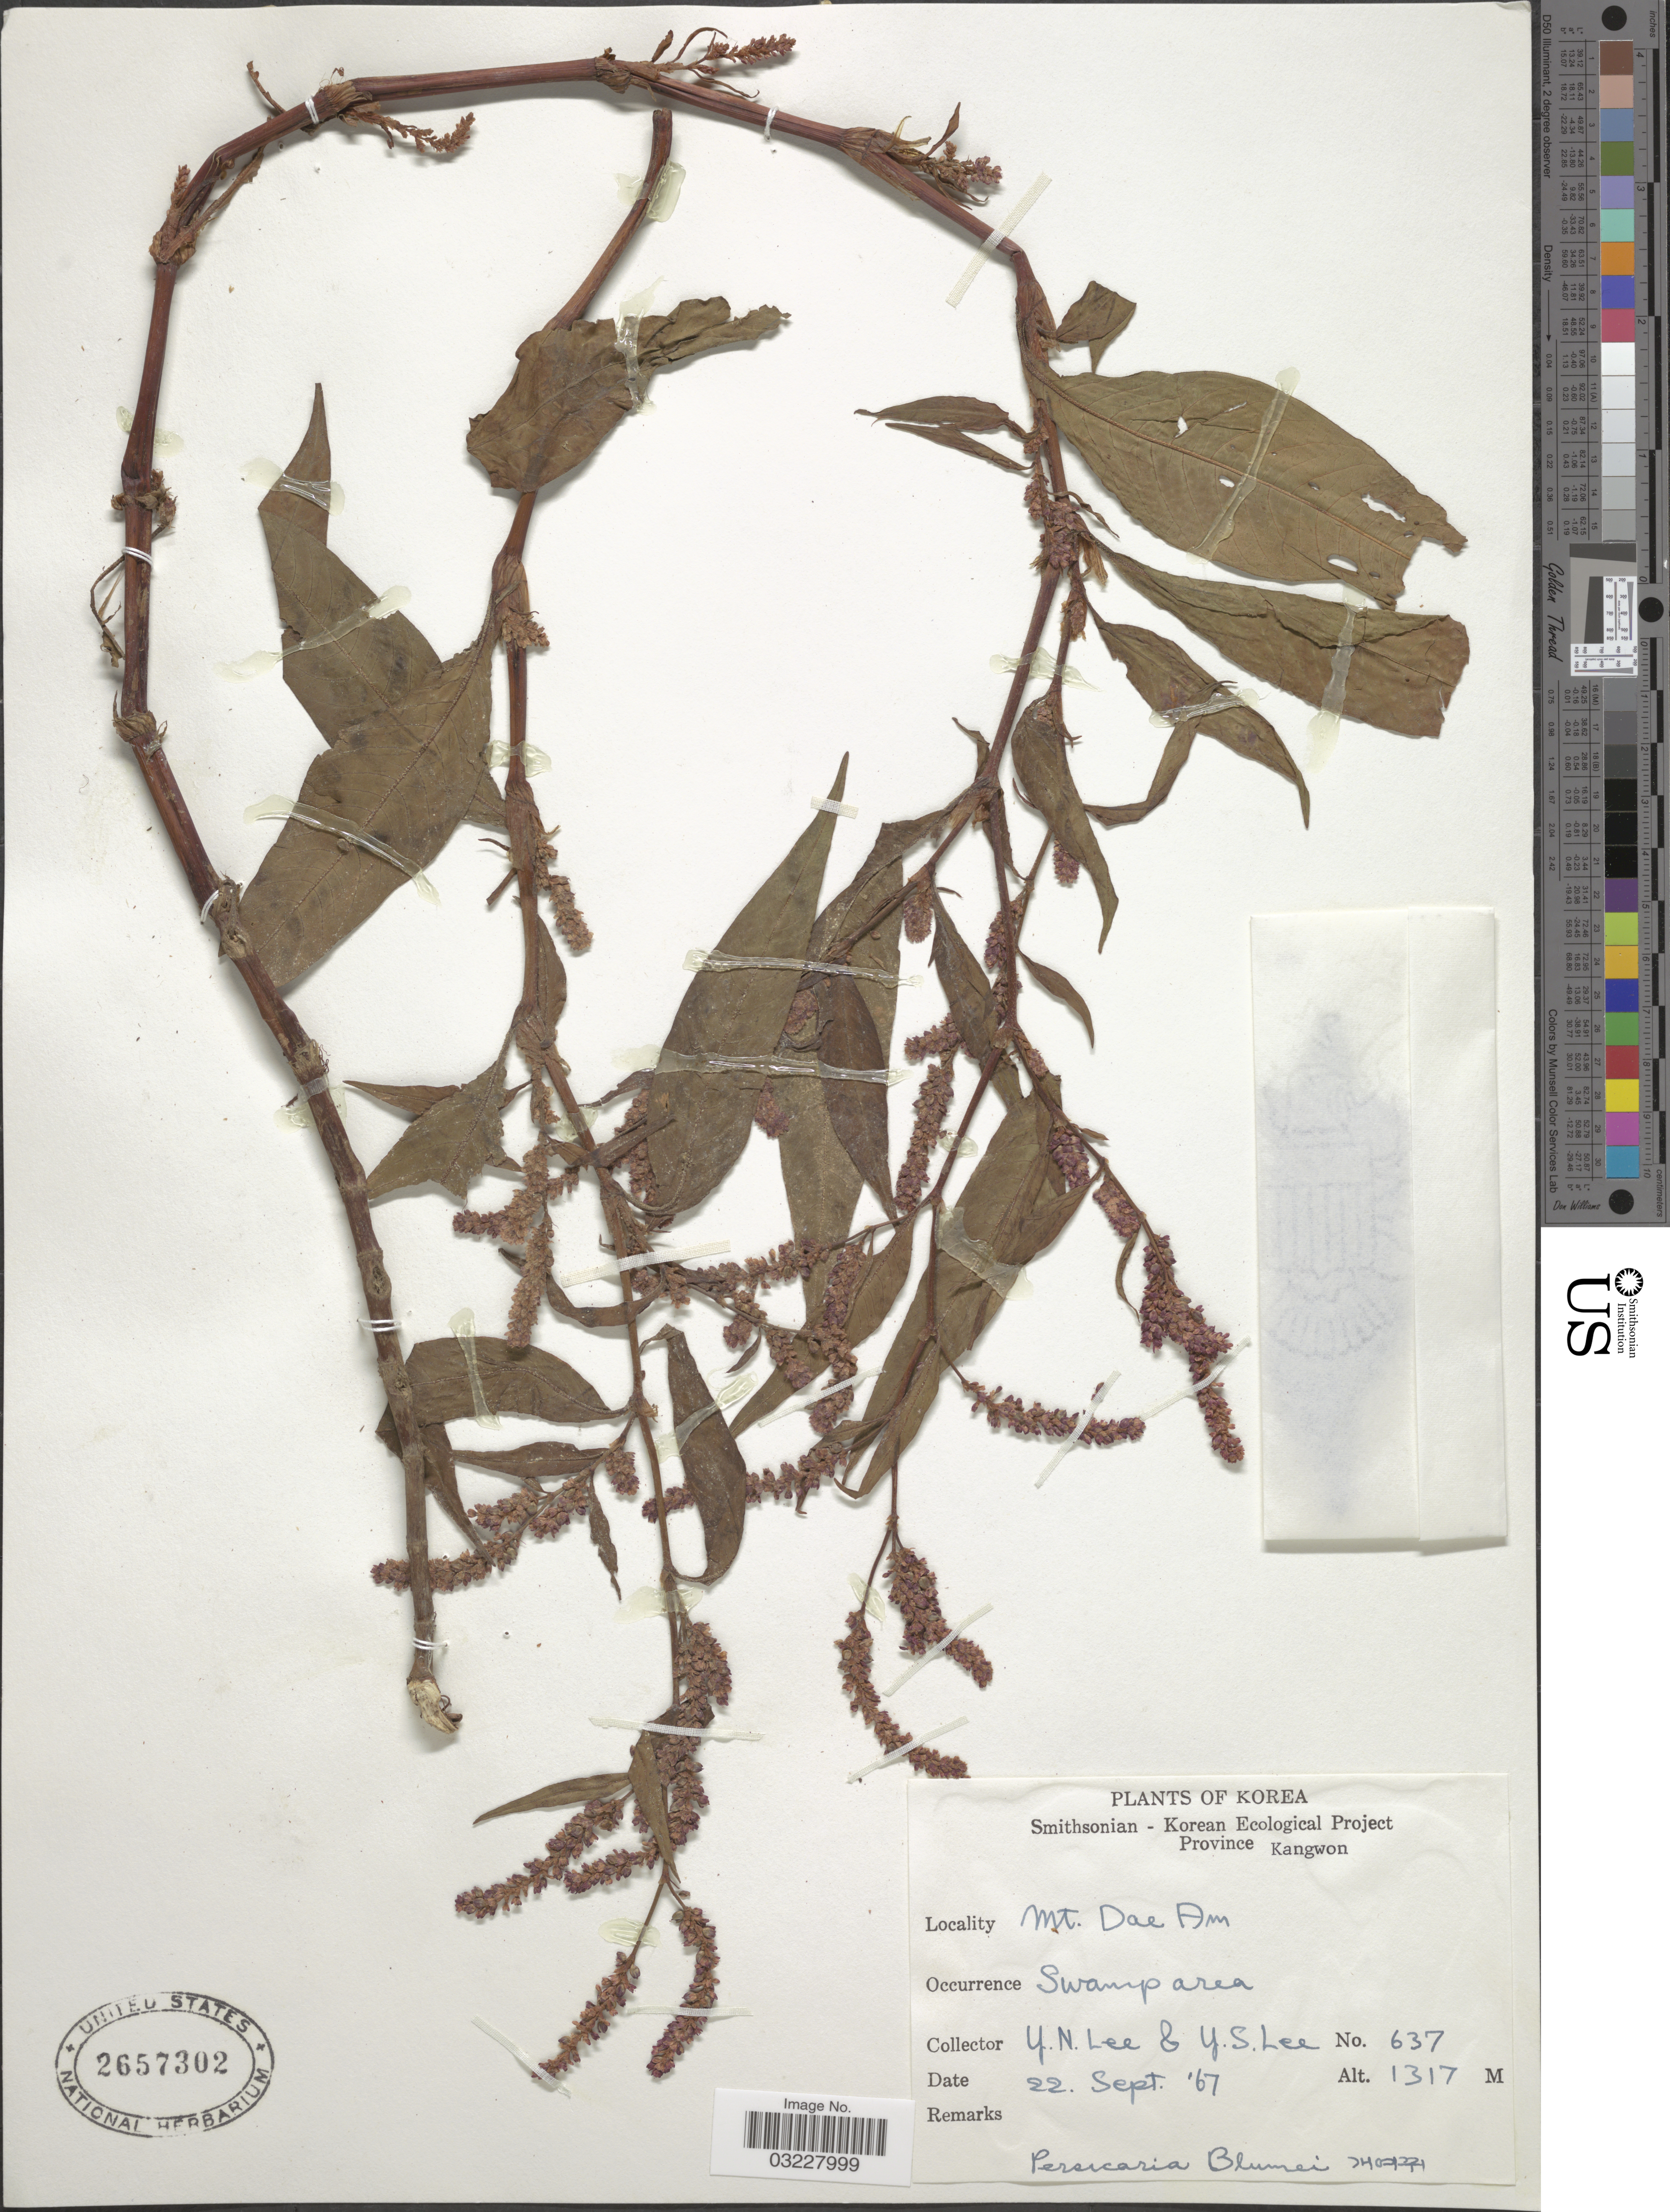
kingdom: Plantae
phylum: Tracheophyta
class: Magnoliopsida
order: Caryophyllales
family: Polygonaceae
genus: Polygonum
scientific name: Polygonum blumei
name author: Meisn. ex Miq.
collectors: Y. N. Lee & Y. S. Lee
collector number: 637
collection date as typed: Transcribed d/m/y: 22/9/67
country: South Korea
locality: Mt. Dae Am.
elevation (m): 1317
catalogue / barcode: US 2657302